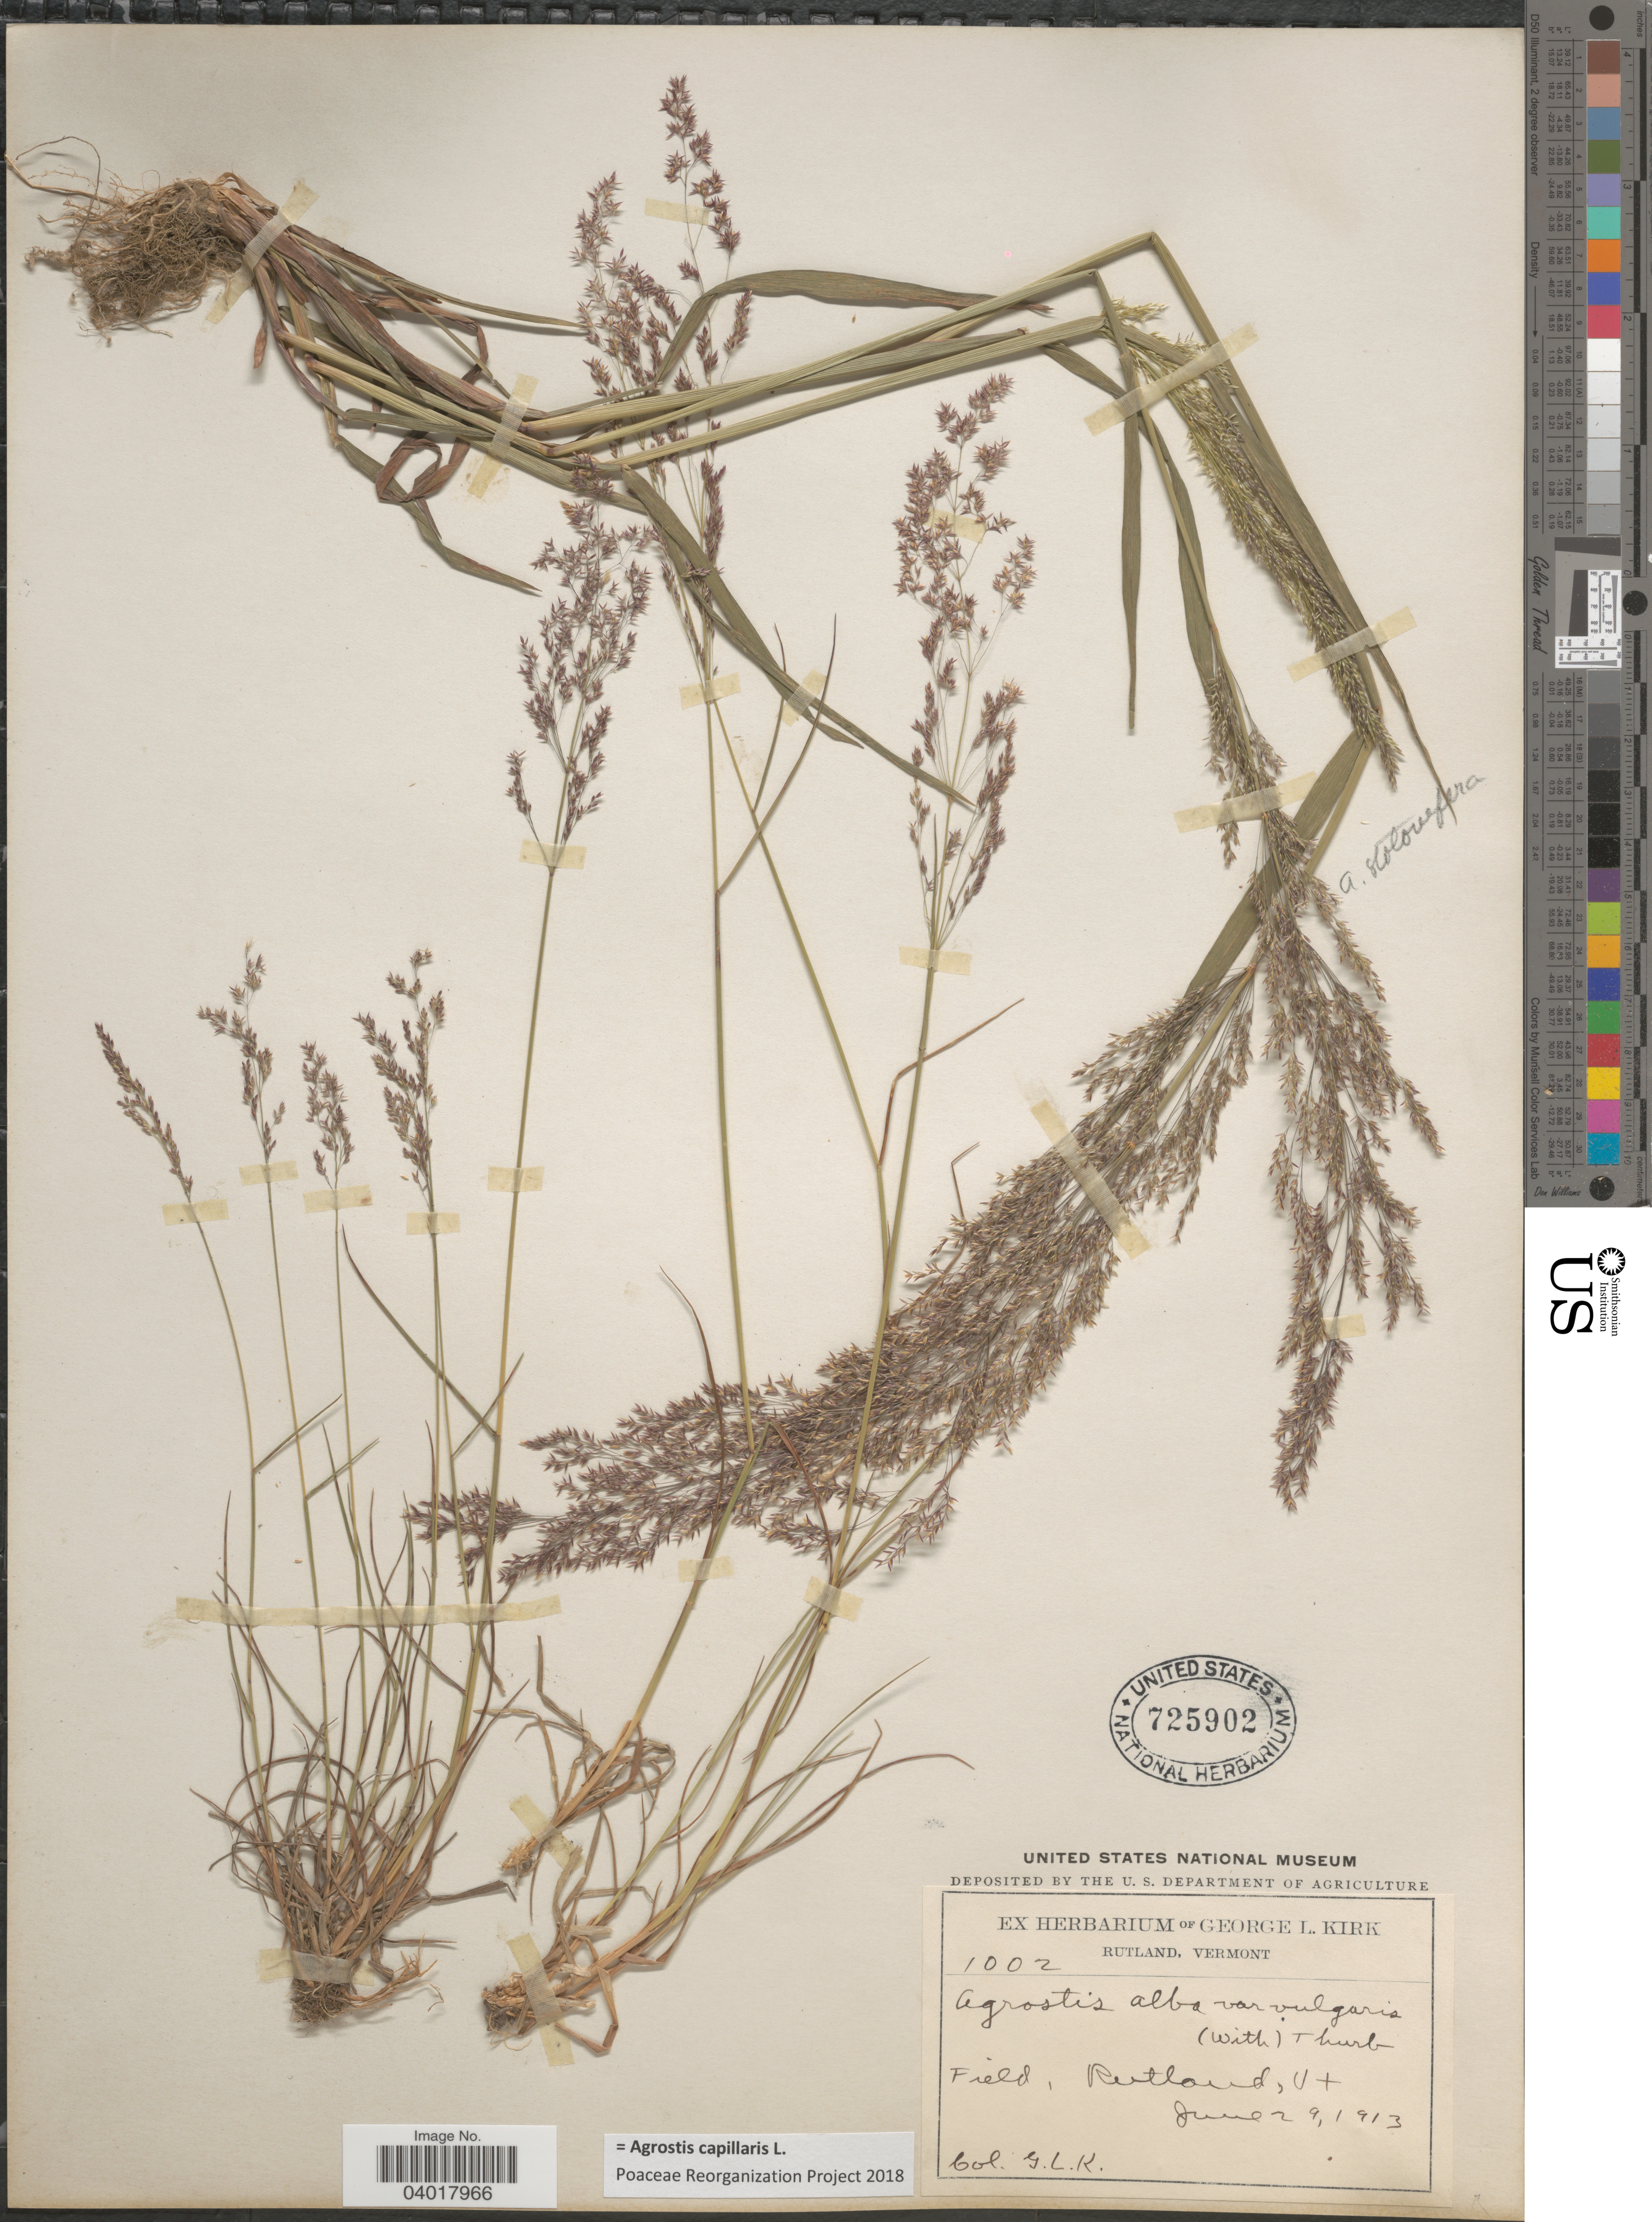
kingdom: Plantae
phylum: Tracheophyta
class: Liliopsida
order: Poales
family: Poaceae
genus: Agrostis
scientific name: Agrostis capillaris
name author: L.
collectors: G. Kirk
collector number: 1002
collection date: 1913-06-29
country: United States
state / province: Vermont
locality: Field, Rutland.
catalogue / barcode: US 725902